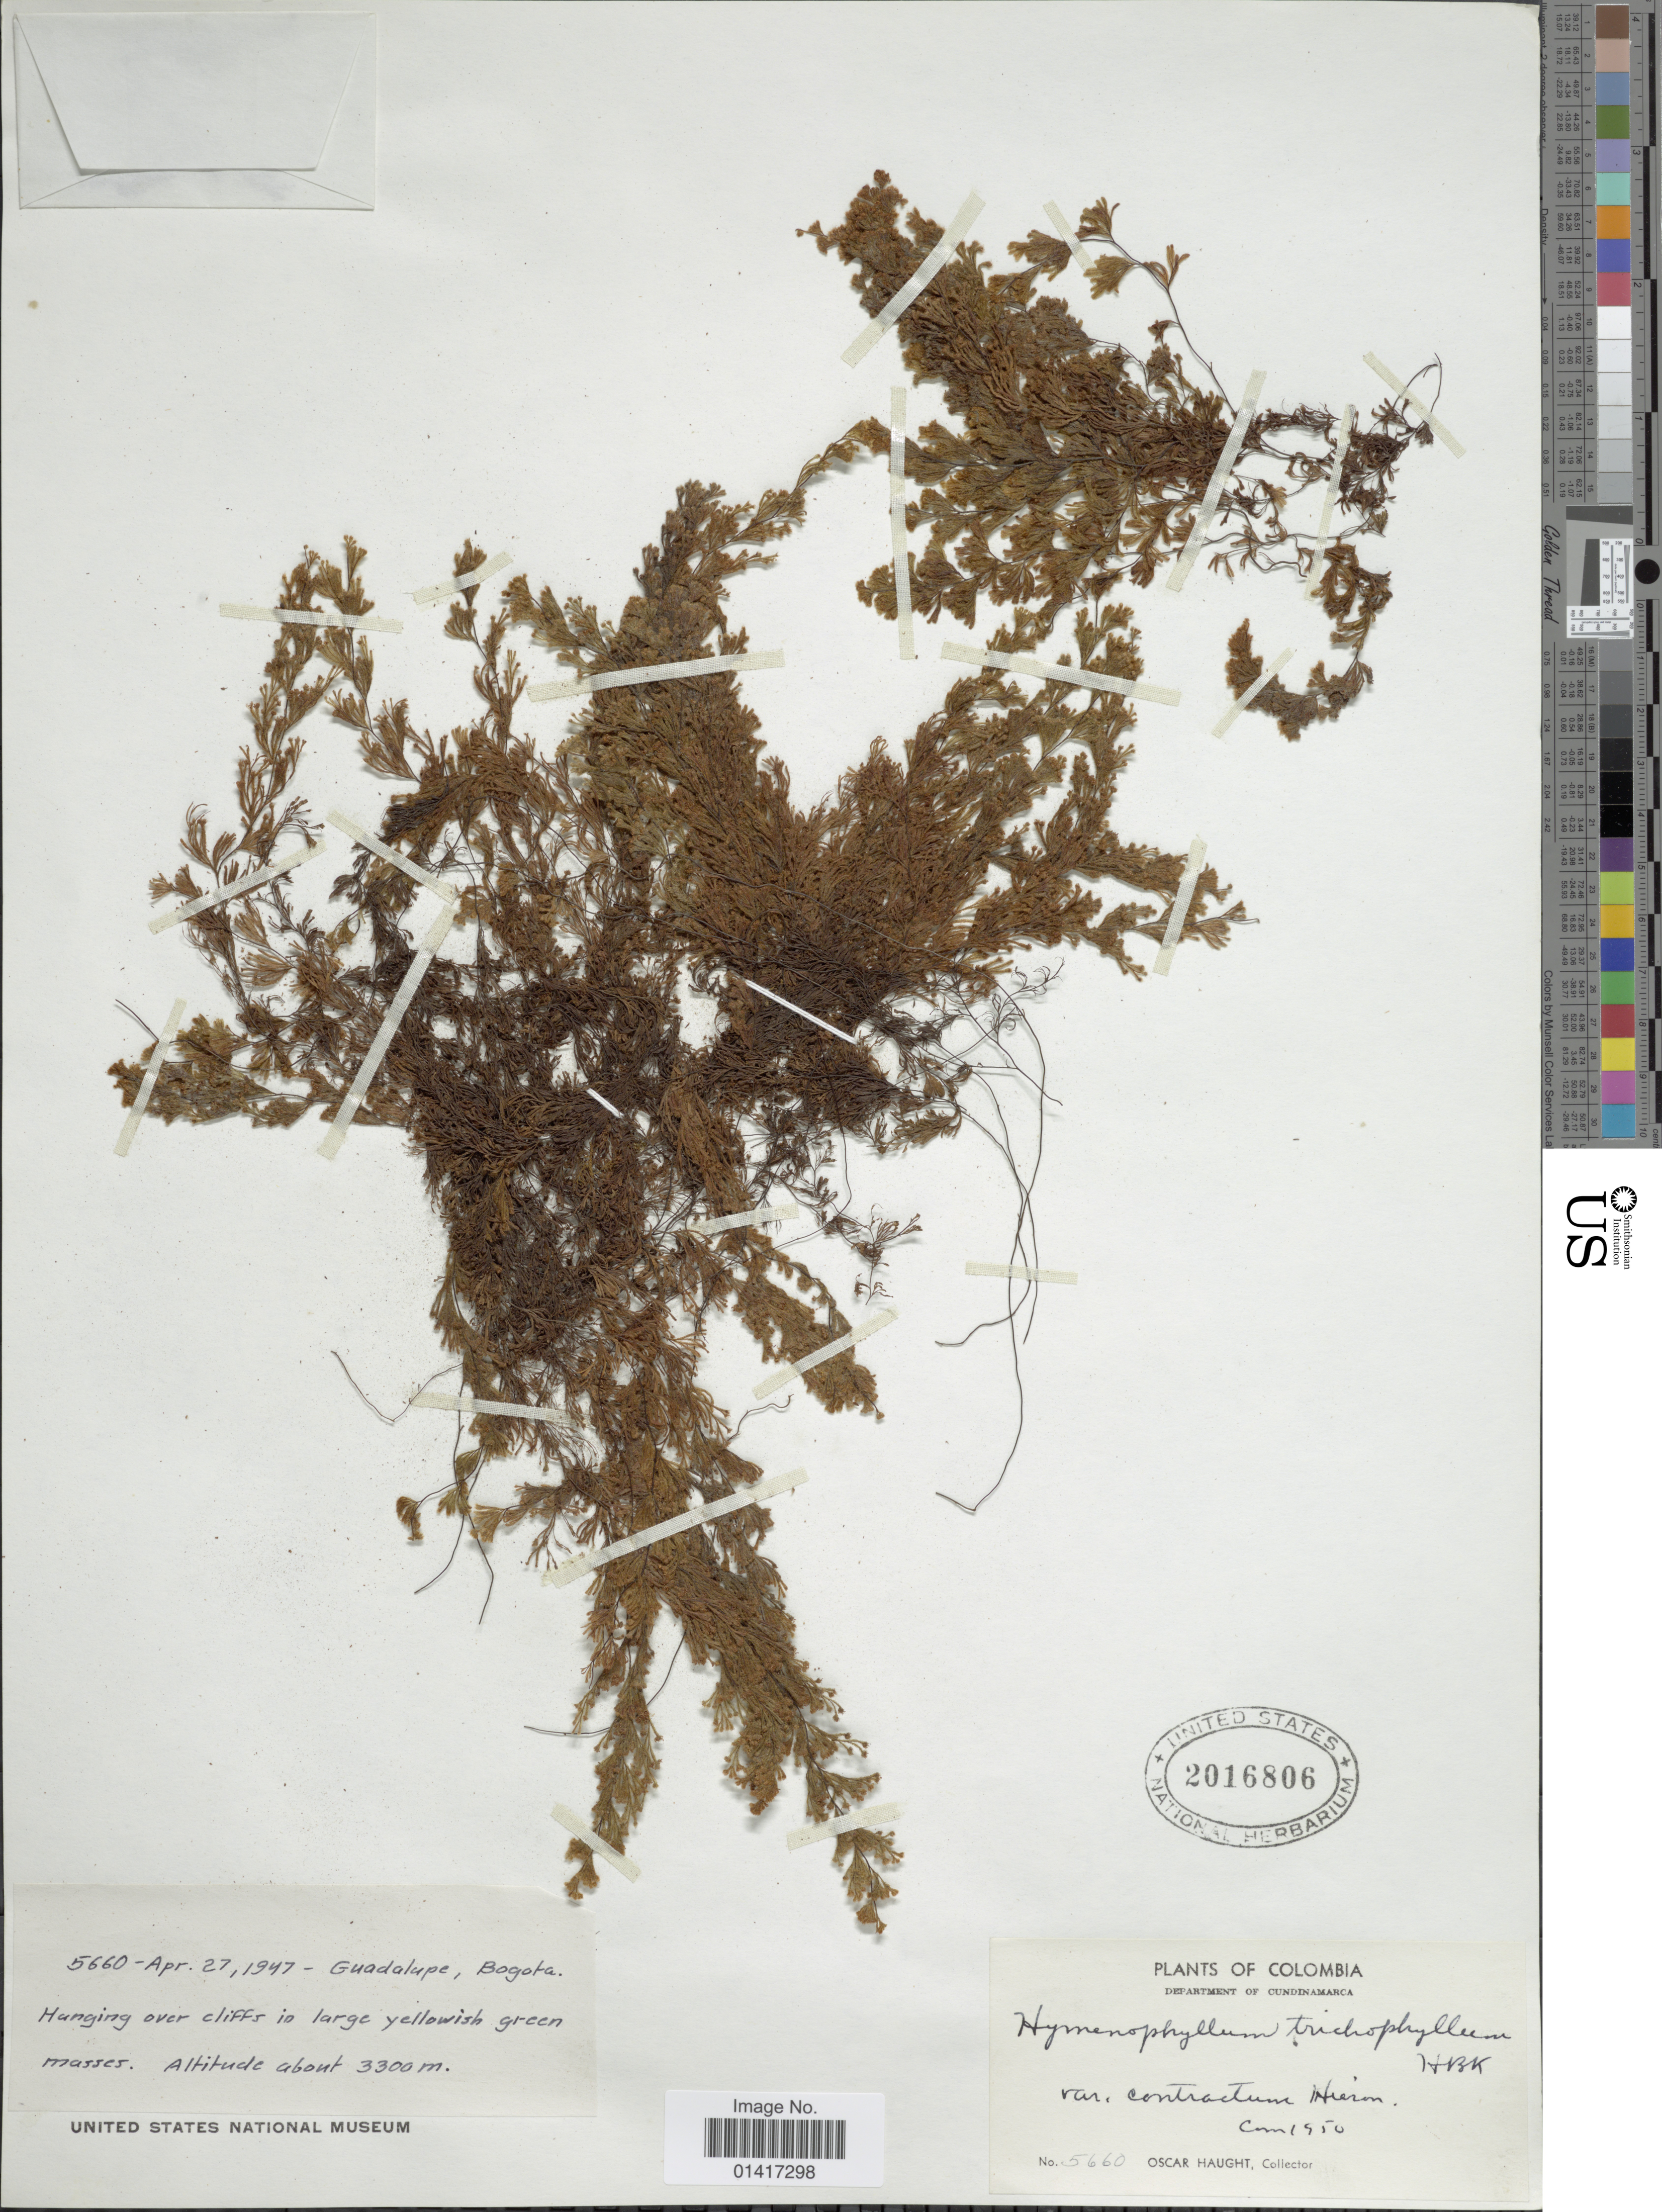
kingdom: Plantae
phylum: Tracheophyta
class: Polypodiopsida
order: Hymenophyllales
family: Hymenophyllaceae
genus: Hymenophyllum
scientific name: Hymenophyllum trichophyllum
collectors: O. L. Haught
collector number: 5660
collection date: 1947-04-27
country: Colombia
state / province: Cundinamarca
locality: Department of Cundimarca. Guadelupe, Bogota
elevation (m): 3300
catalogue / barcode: US 2016806